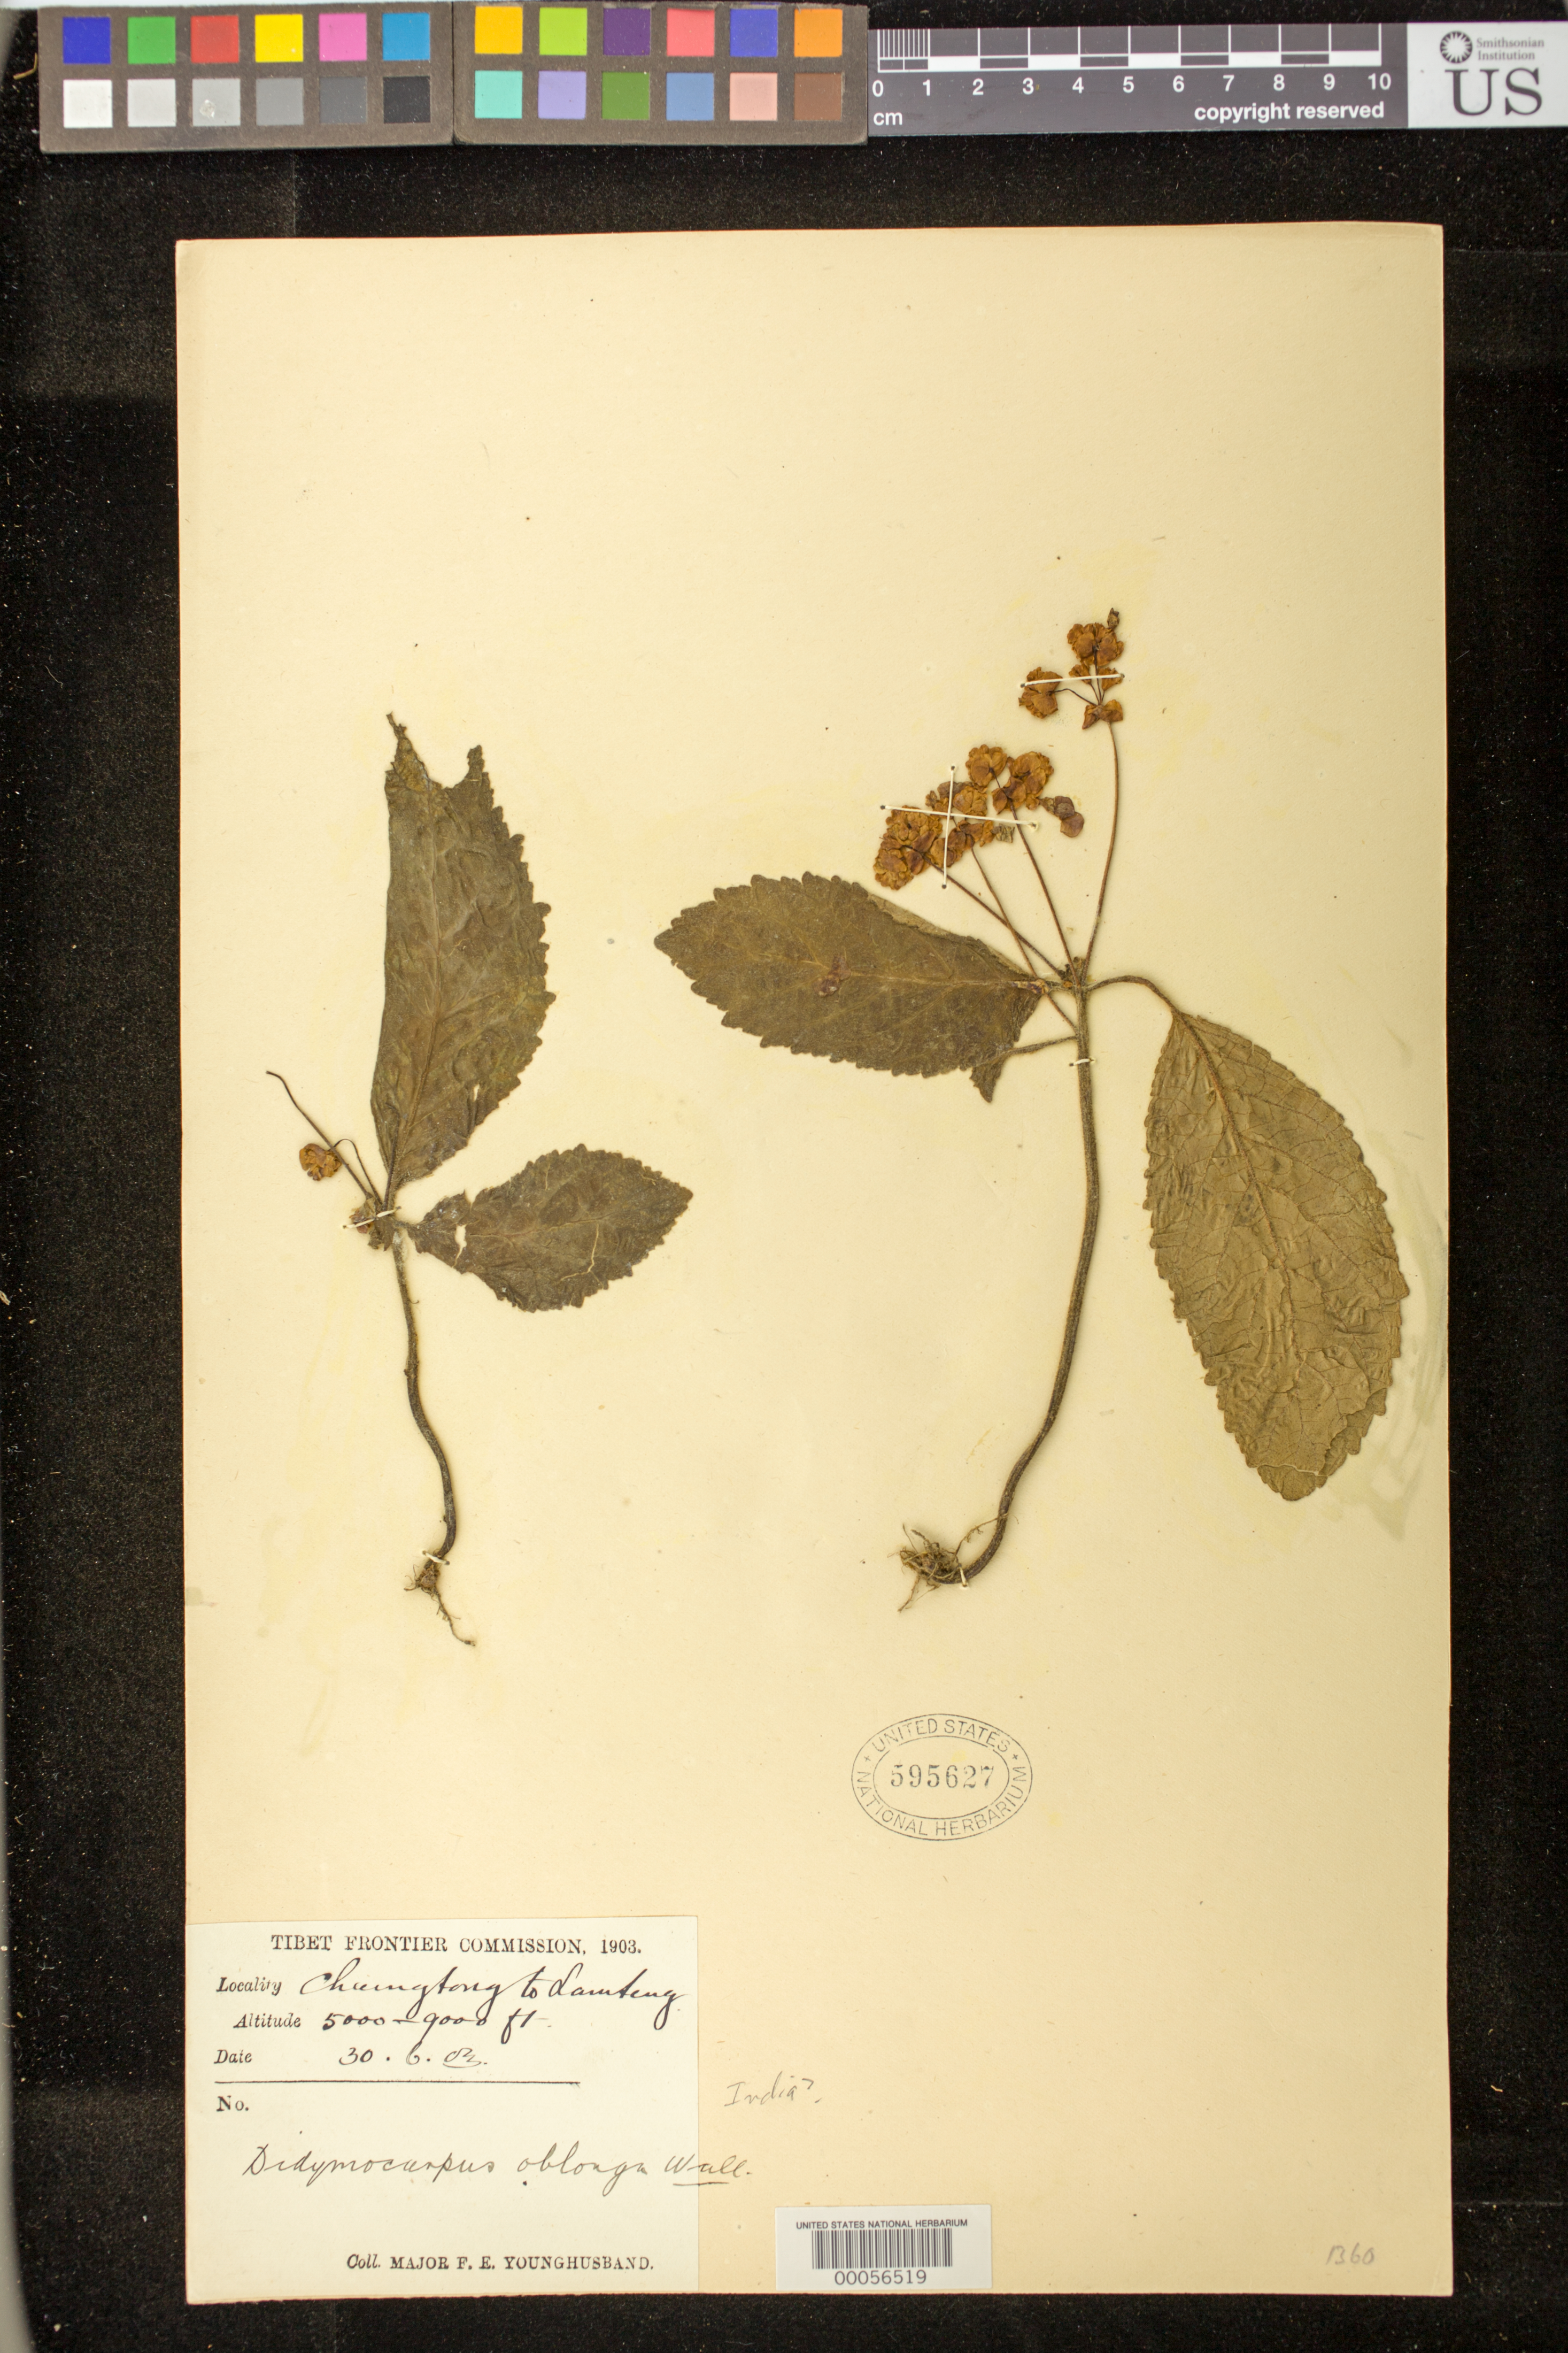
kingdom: Plantae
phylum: Tracheophyta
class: Magnoliopsida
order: Lamiales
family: Gesneriaceae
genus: Didymocarpus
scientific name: Didymocarpus oblongus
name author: Wall. ex D. Don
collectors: F. Younghusband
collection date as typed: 30 Jun 1903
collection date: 1903-06-30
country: China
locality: Chungtong to Lanteng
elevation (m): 1524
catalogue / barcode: US 595627